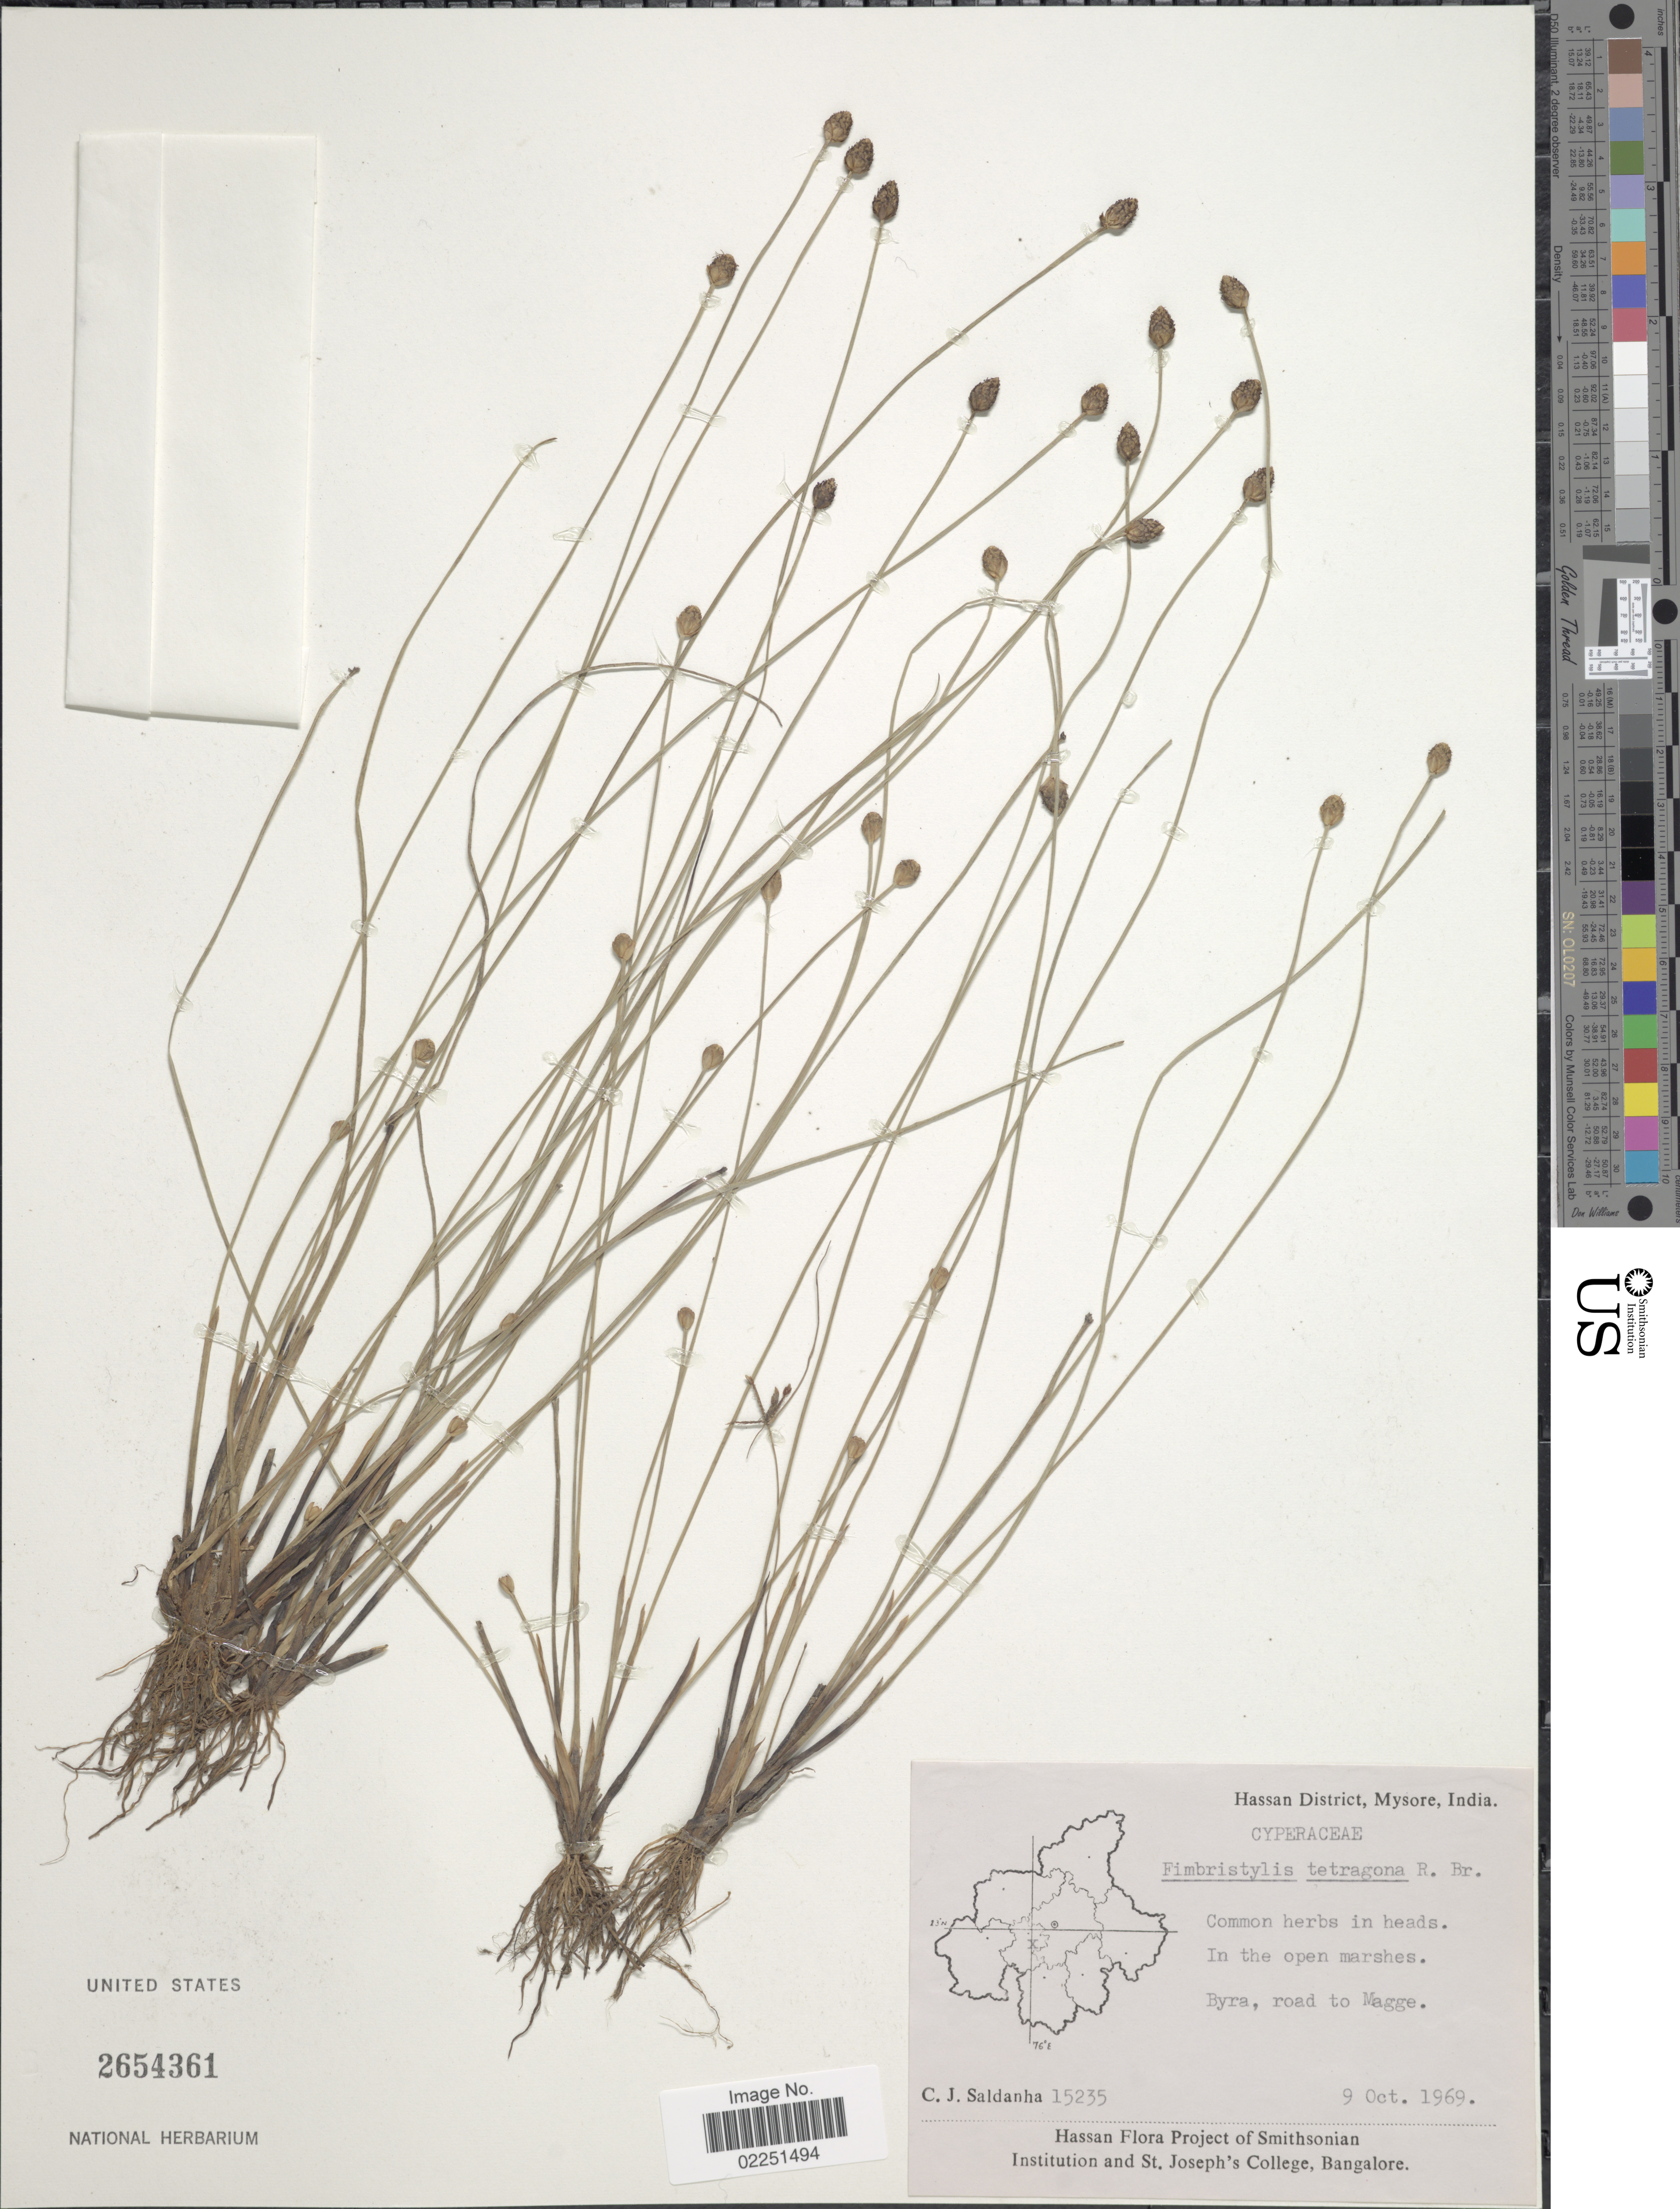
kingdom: Plantae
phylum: Tracheophyta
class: Liliopsida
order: Poales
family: Cyperaceae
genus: Fimbristylis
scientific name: Fimbristylis tetragona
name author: R. Br.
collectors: C. J. Saldanha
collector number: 15235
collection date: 1969-10-09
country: India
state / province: Karnataka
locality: Hassan District, Mysore. Byra, road to Magge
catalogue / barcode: US 2654361